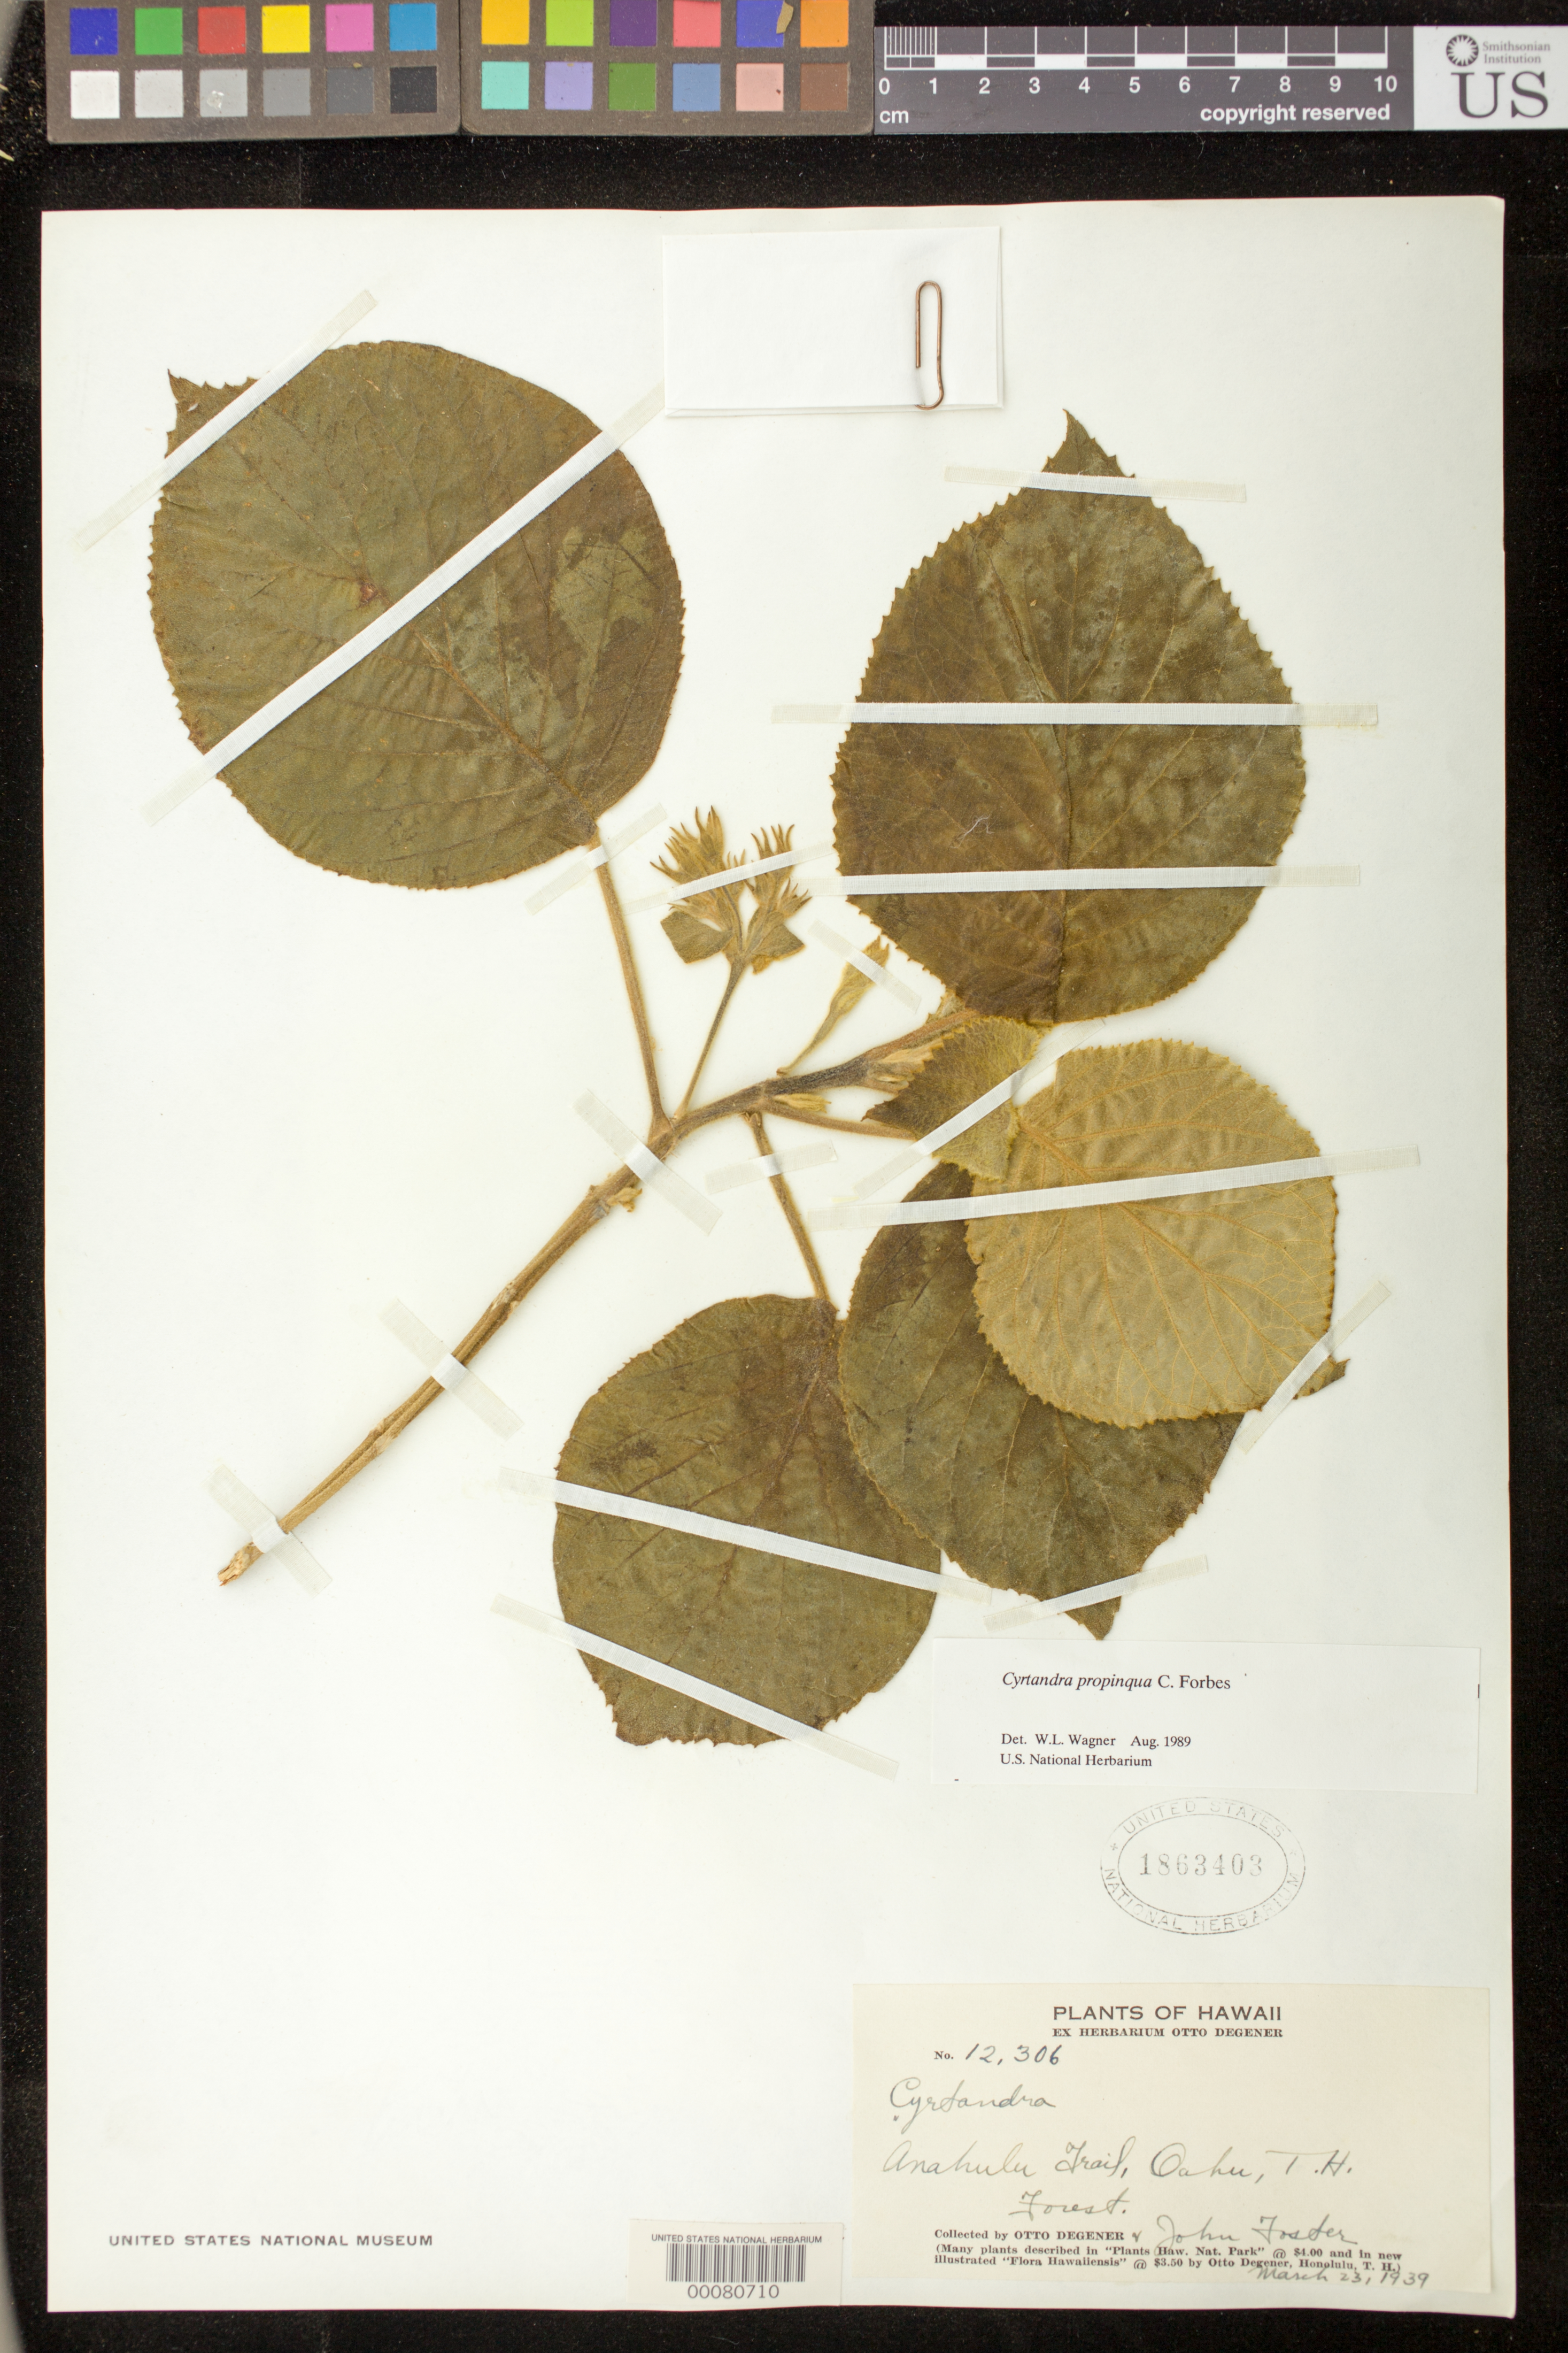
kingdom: Plantae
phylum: Tracheophyta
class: Magnoliopsida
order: Lamiales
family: Gesneriaceae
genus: Cyrtandra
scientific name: Cyrtandra propinqua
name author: C.N. Forbes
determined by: Wagner, W. L., (BOT), Smithsonian Institution - National Museum of Natural History (UNITED STATES)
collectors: O. Degener & J. Foster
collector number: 12306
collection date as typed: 23 Mar 1939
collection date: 1939-03-23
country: United States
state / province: Hawaii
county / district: Honolulu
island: Oahu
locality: Anahulu trail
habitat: Forest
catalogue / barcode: US 1863403